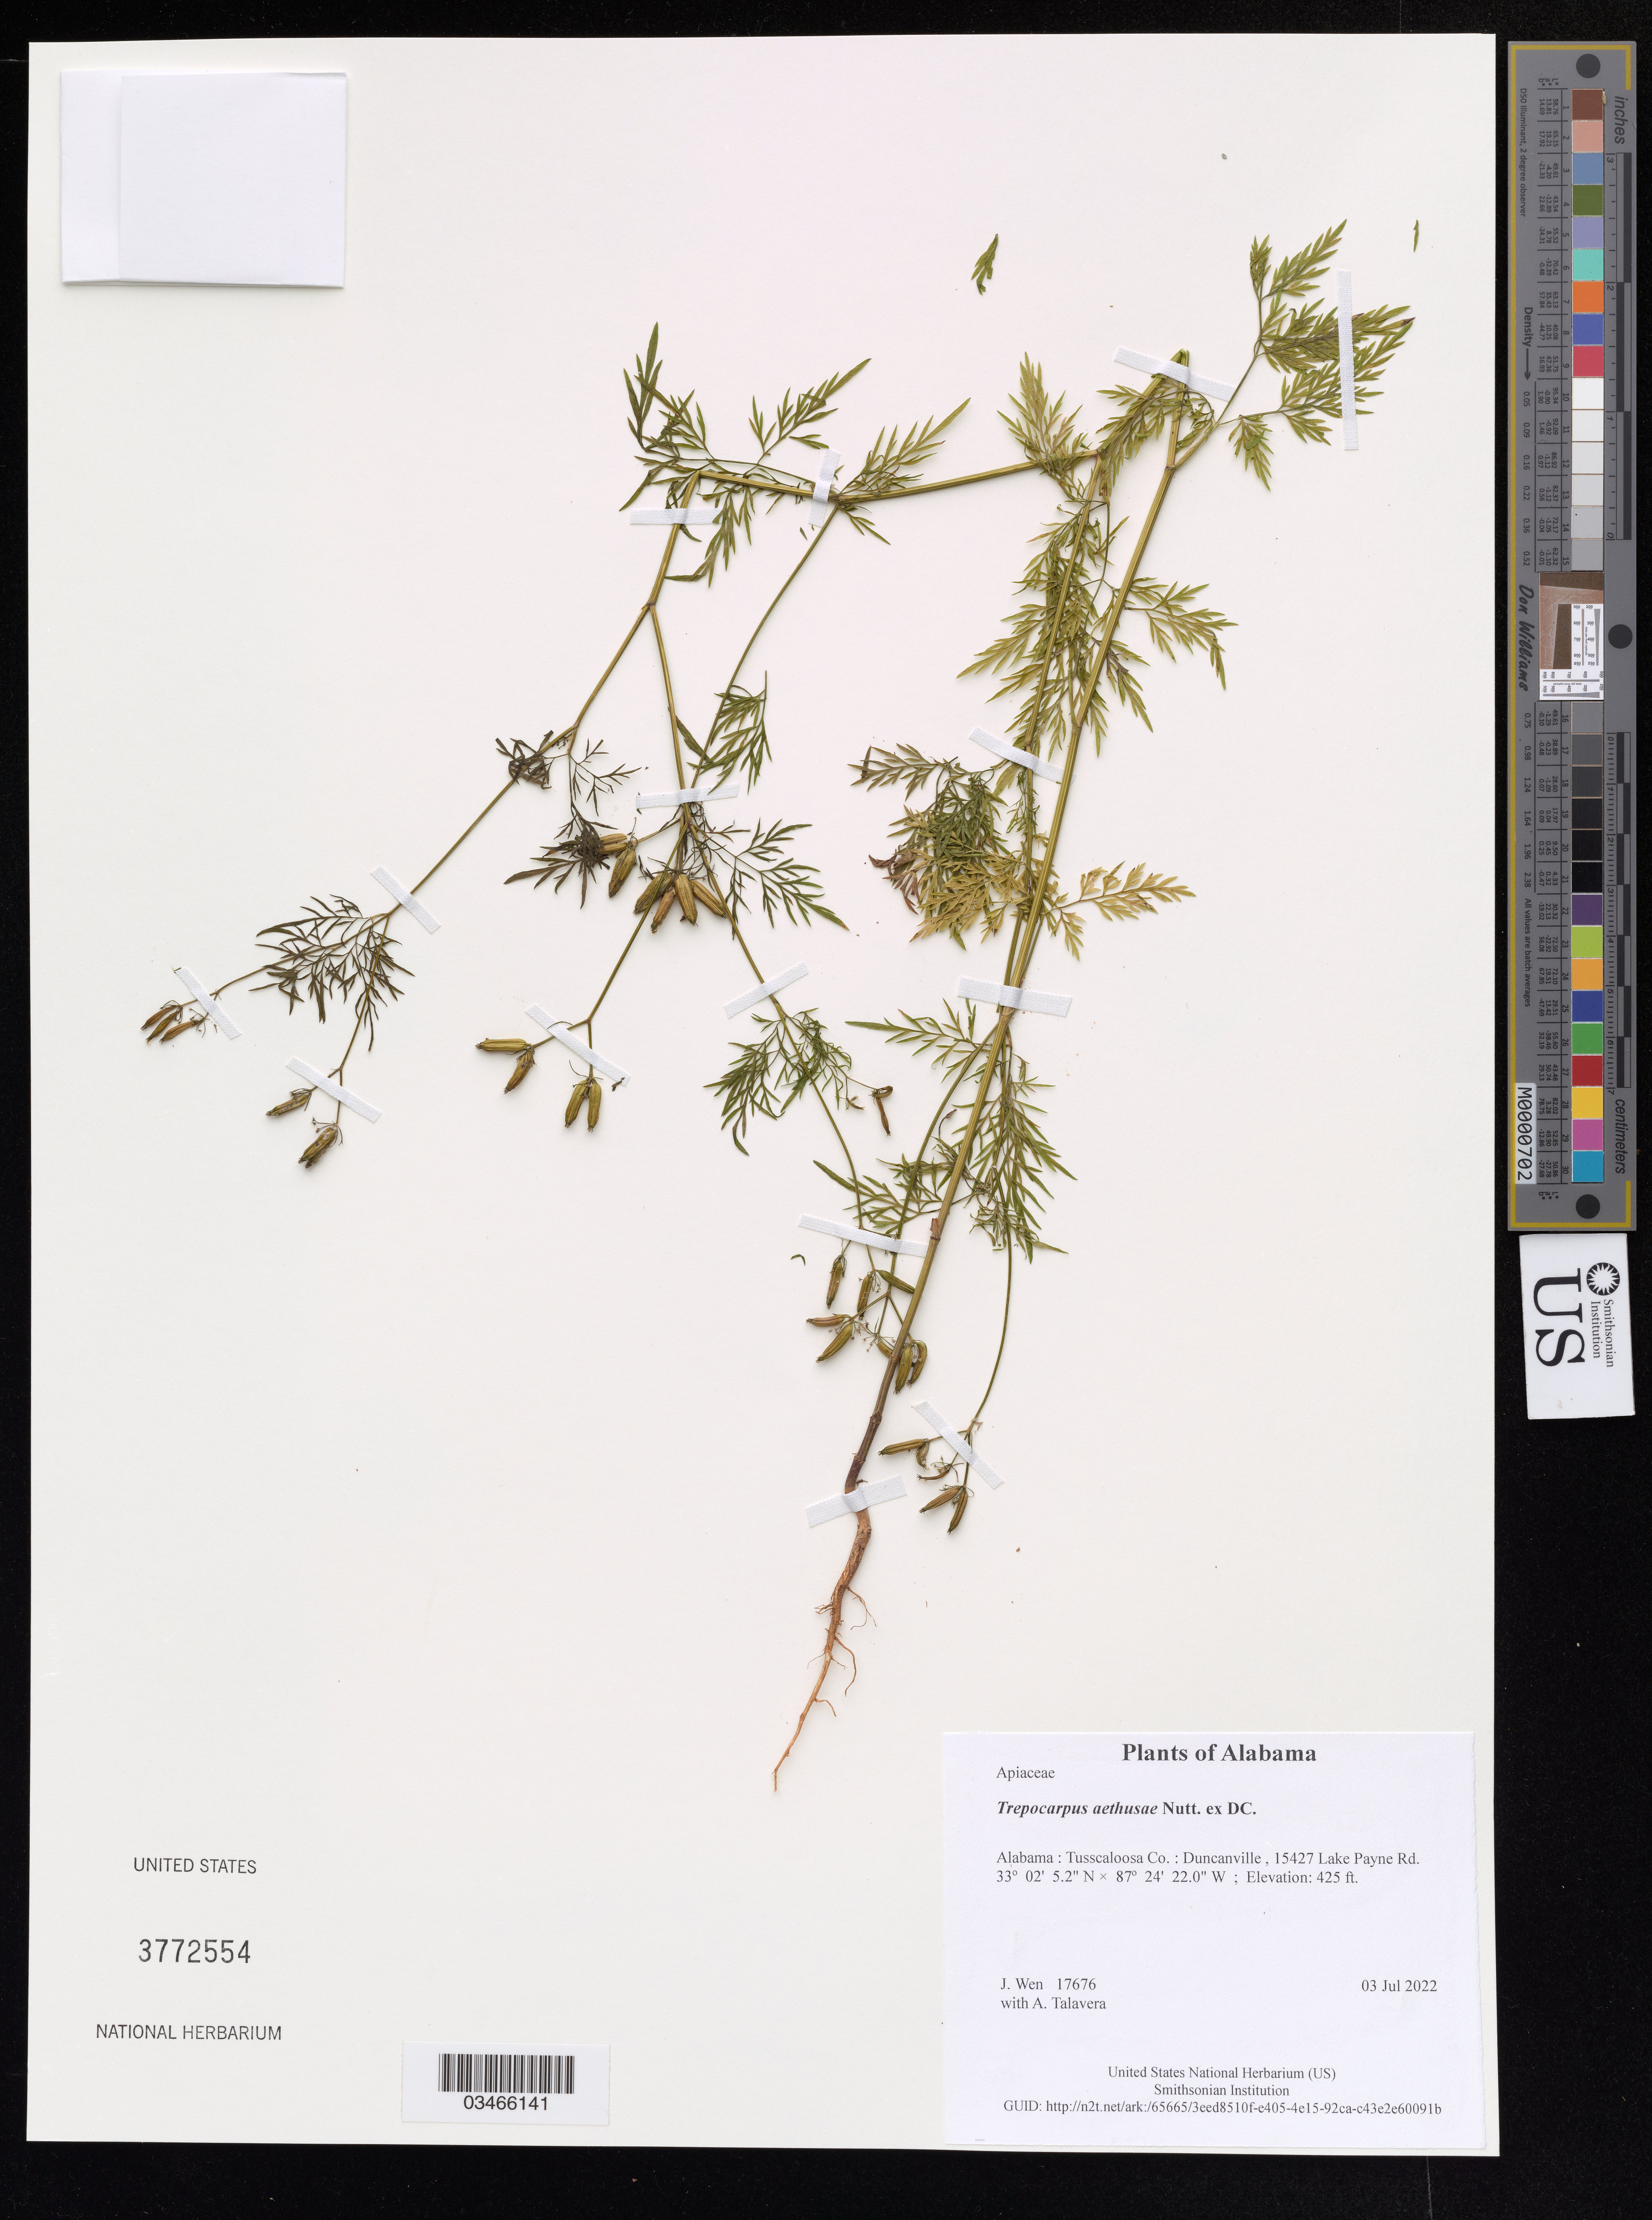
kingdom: Plantae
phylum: Tracheophyta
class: Magnoliopsida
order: Apiales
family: Apiaceae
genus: Trepocarpus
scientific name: Trepocarpus aethusae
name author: Nutt. ex DC.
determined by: Wen, Jun, (BOT), Smithsonian Institution - National Museum of Natural History (UNITED STATES)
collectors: J. Wen & A. Talavera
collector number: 17676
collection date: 2022-07-03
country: United States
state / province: Alabama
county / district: Tusscaloosa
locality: Duncanville , 15427 Lake Payne Rd.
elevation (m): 130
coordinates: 33 02.086 N, 87 24.367 W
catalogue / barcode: US 3772554